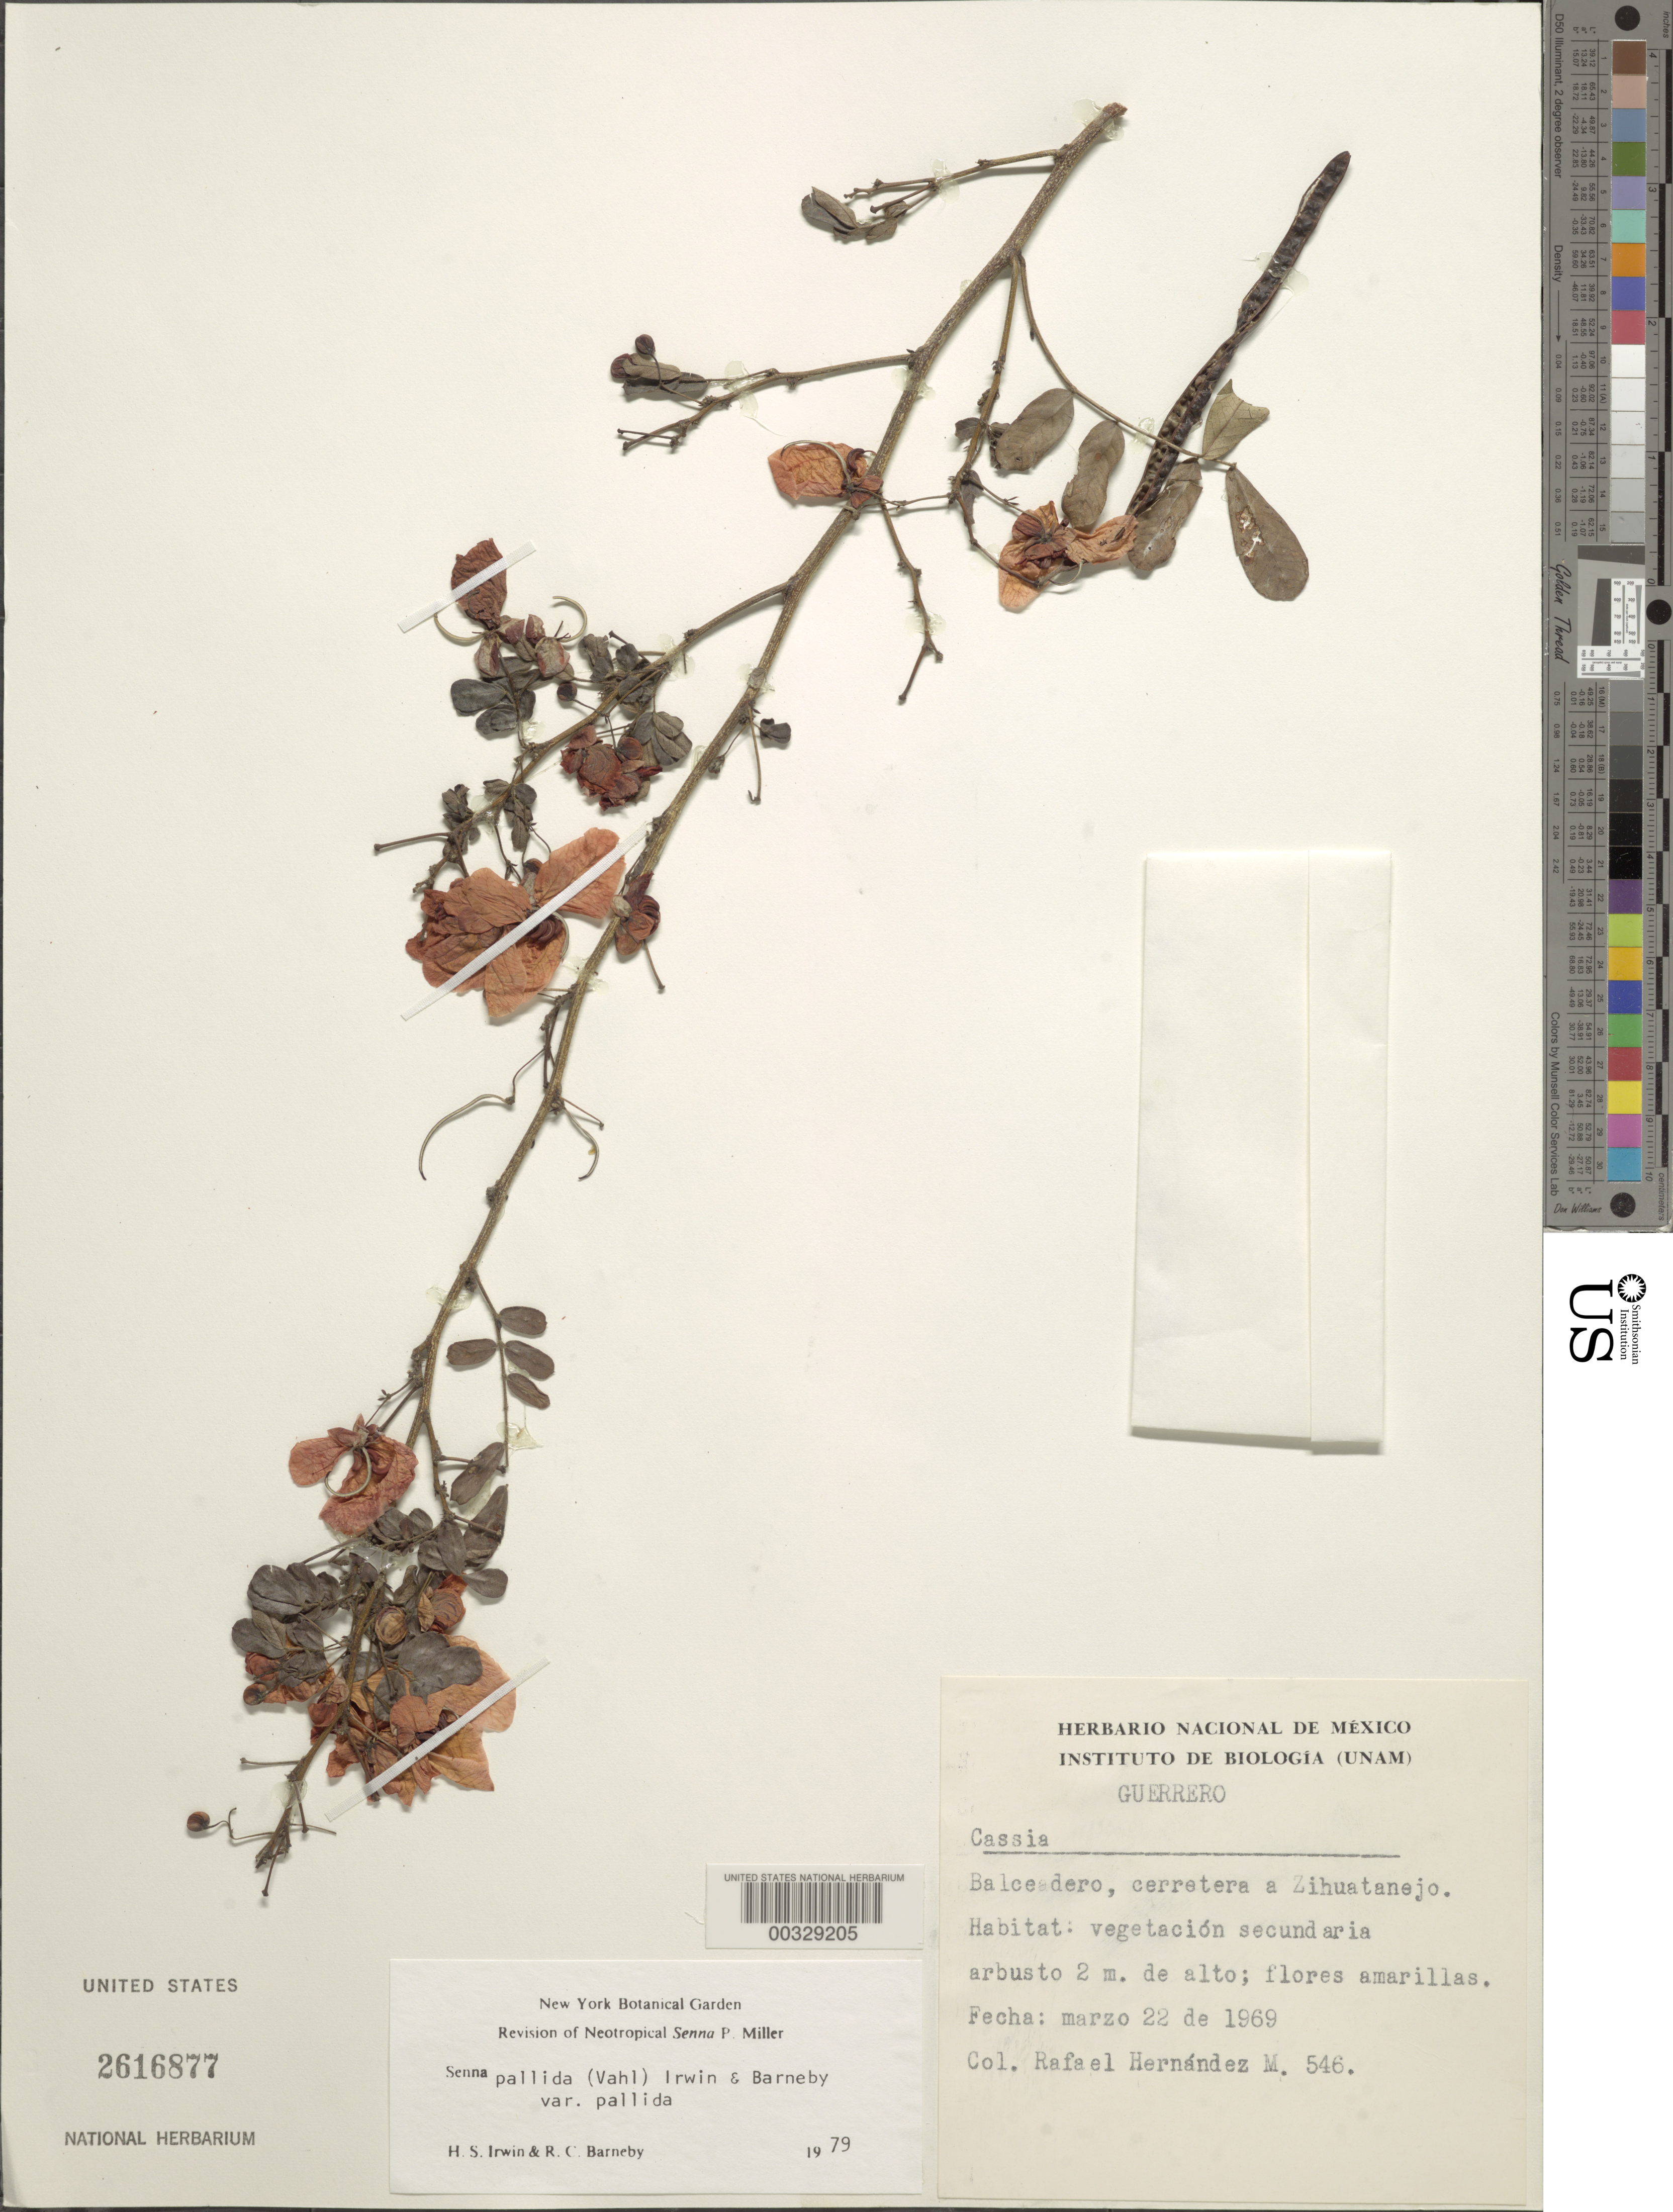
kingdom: Plantae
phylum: Tracheophyta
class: Magnoliopsida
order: Fabales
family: Fabaceae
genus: Senna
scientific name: Senna pallida var. pallida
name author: (Vahl) H.S. Irwin & Barneby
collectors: R. Hernández-M.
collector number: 546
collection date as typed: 22 Mar 1969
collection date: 1969-03-22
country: Mexico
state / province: Guerrero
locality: Balceadero, road to Zihuatanejo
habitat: Secondary vegetation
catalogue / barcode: US 2616877